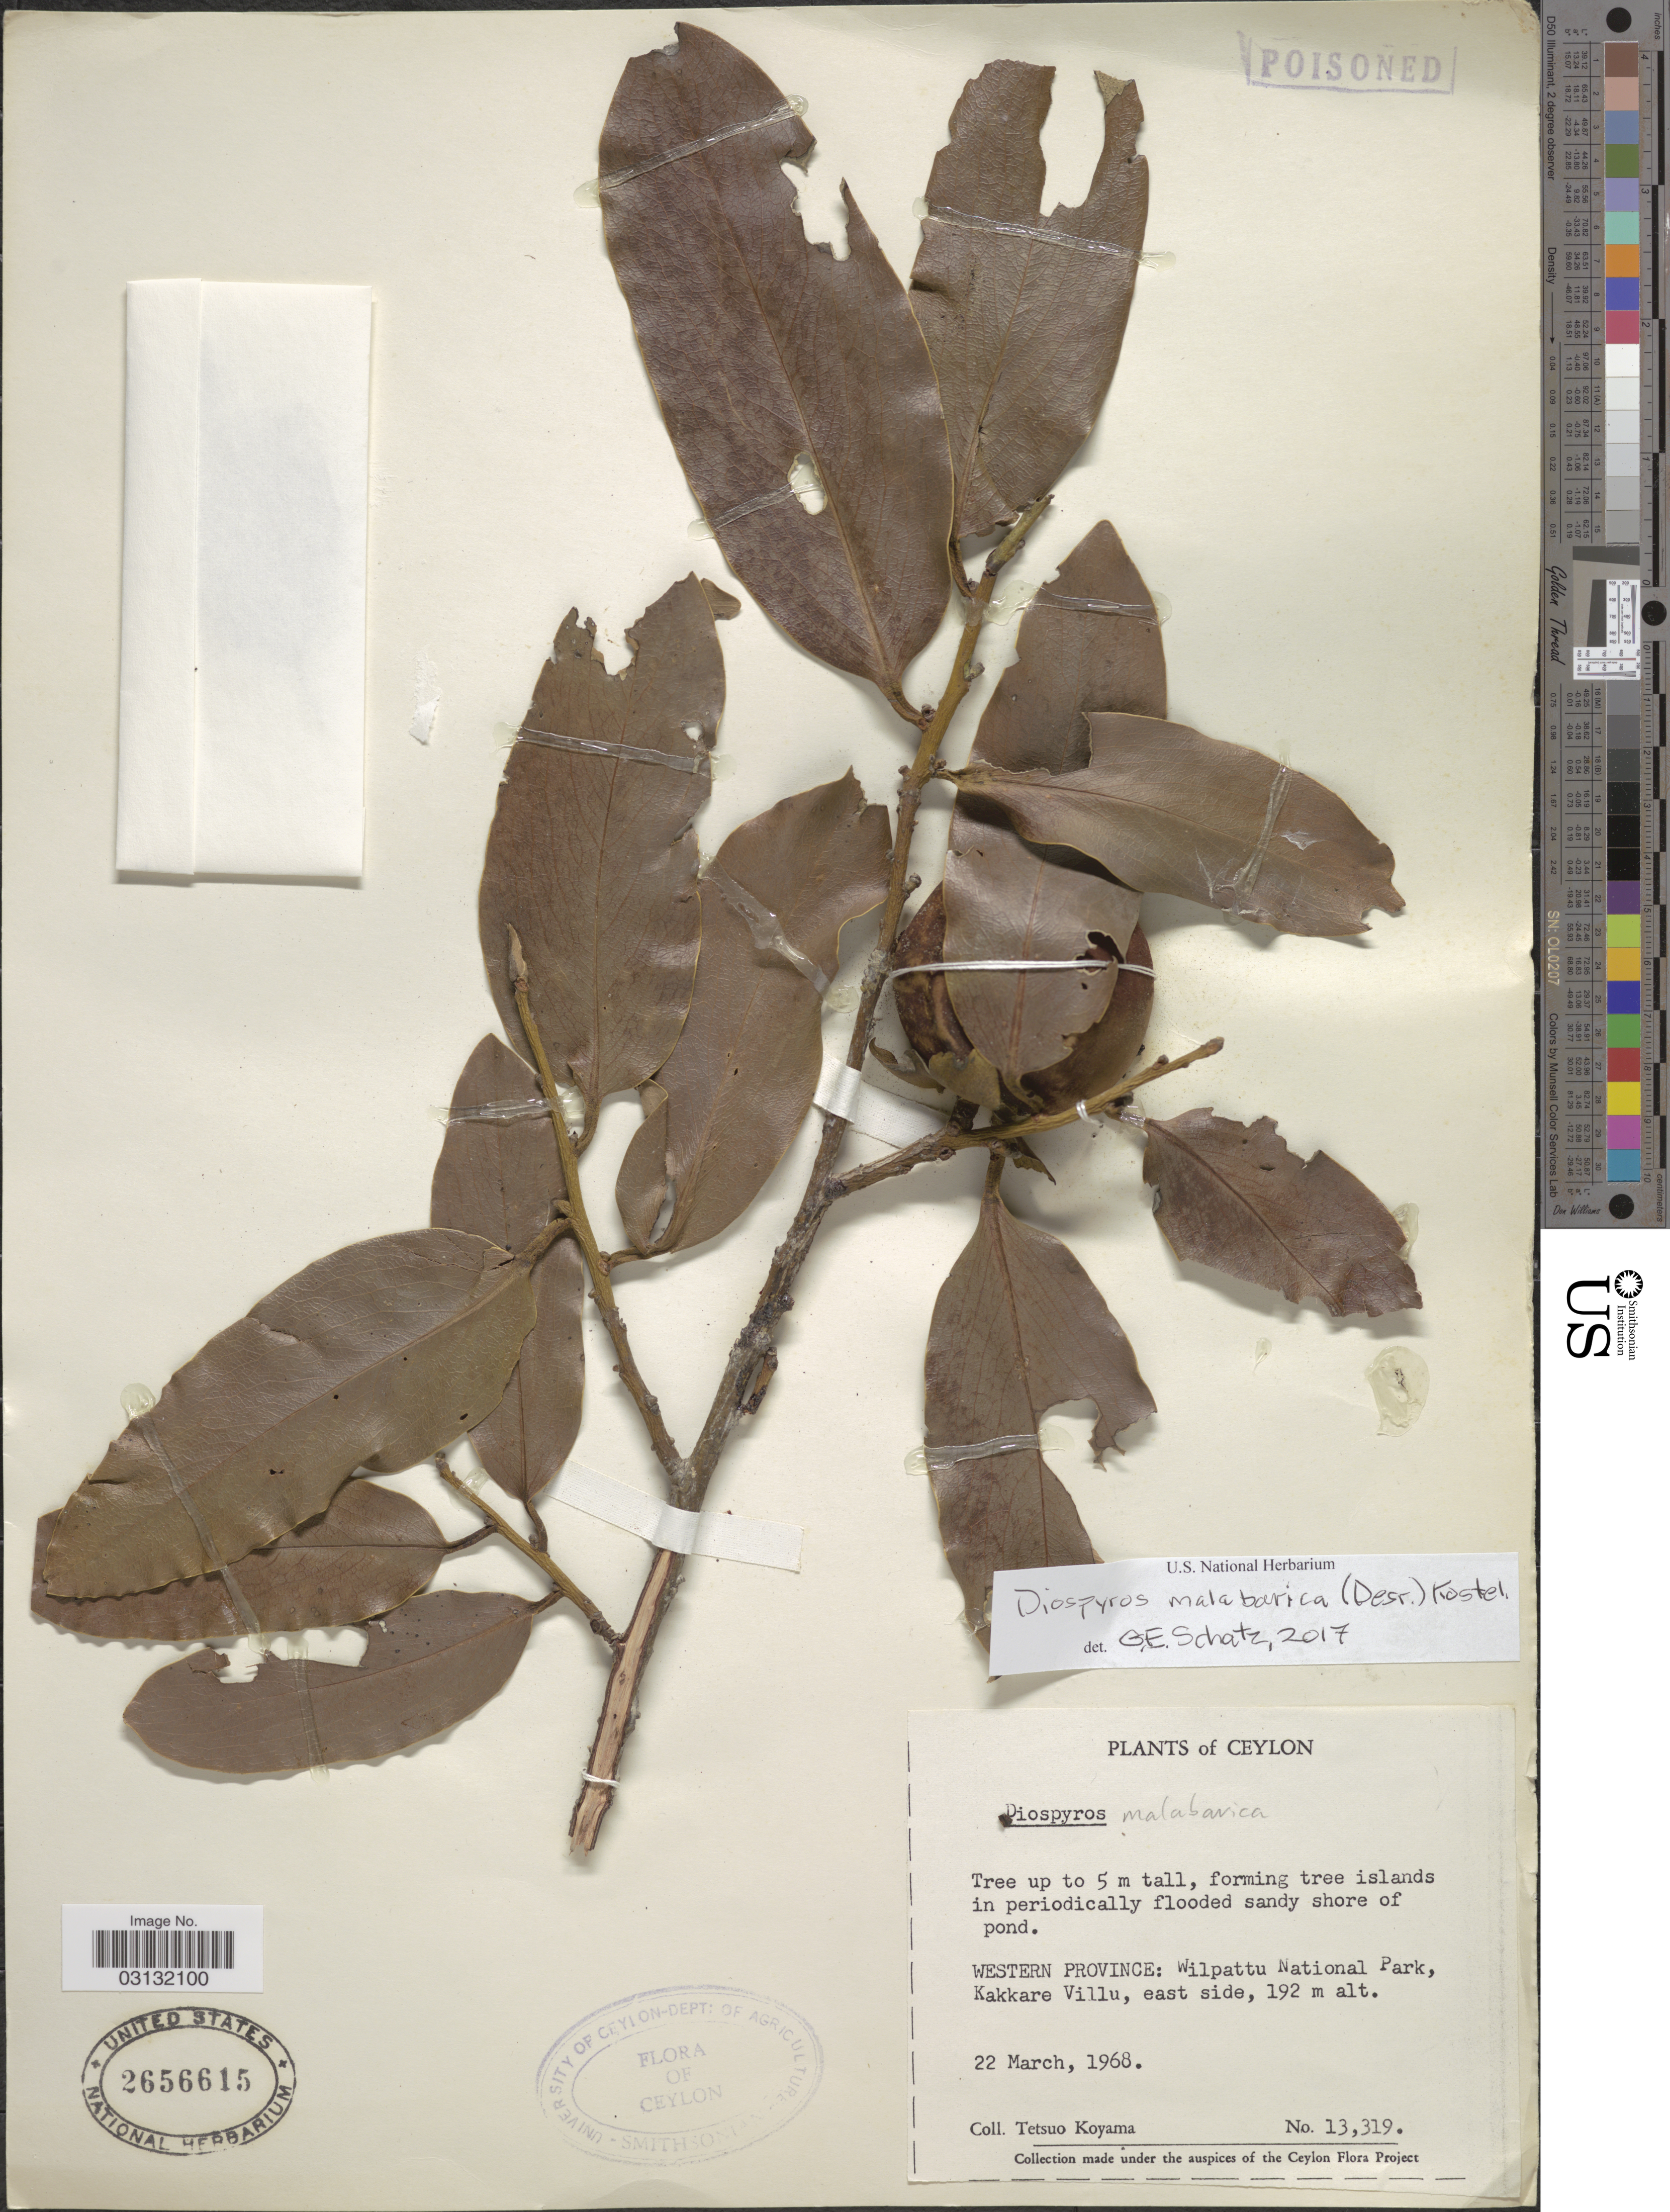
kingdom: Plantae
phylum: Tracheophyta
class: Magnoliopsida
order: Ericales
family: Ebenaceae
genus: Diospyros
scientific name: Diospyros malabarica var. malabarica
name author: (Desr.) Kostel.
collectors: T. Koyama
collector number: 13319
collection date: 1968-03-22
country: Sri Lanka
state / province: Western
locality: Ceylon, Western Province: Wilpattu National Park, Kakkare Villu, east side.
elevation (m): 192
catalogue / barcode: US 2656615